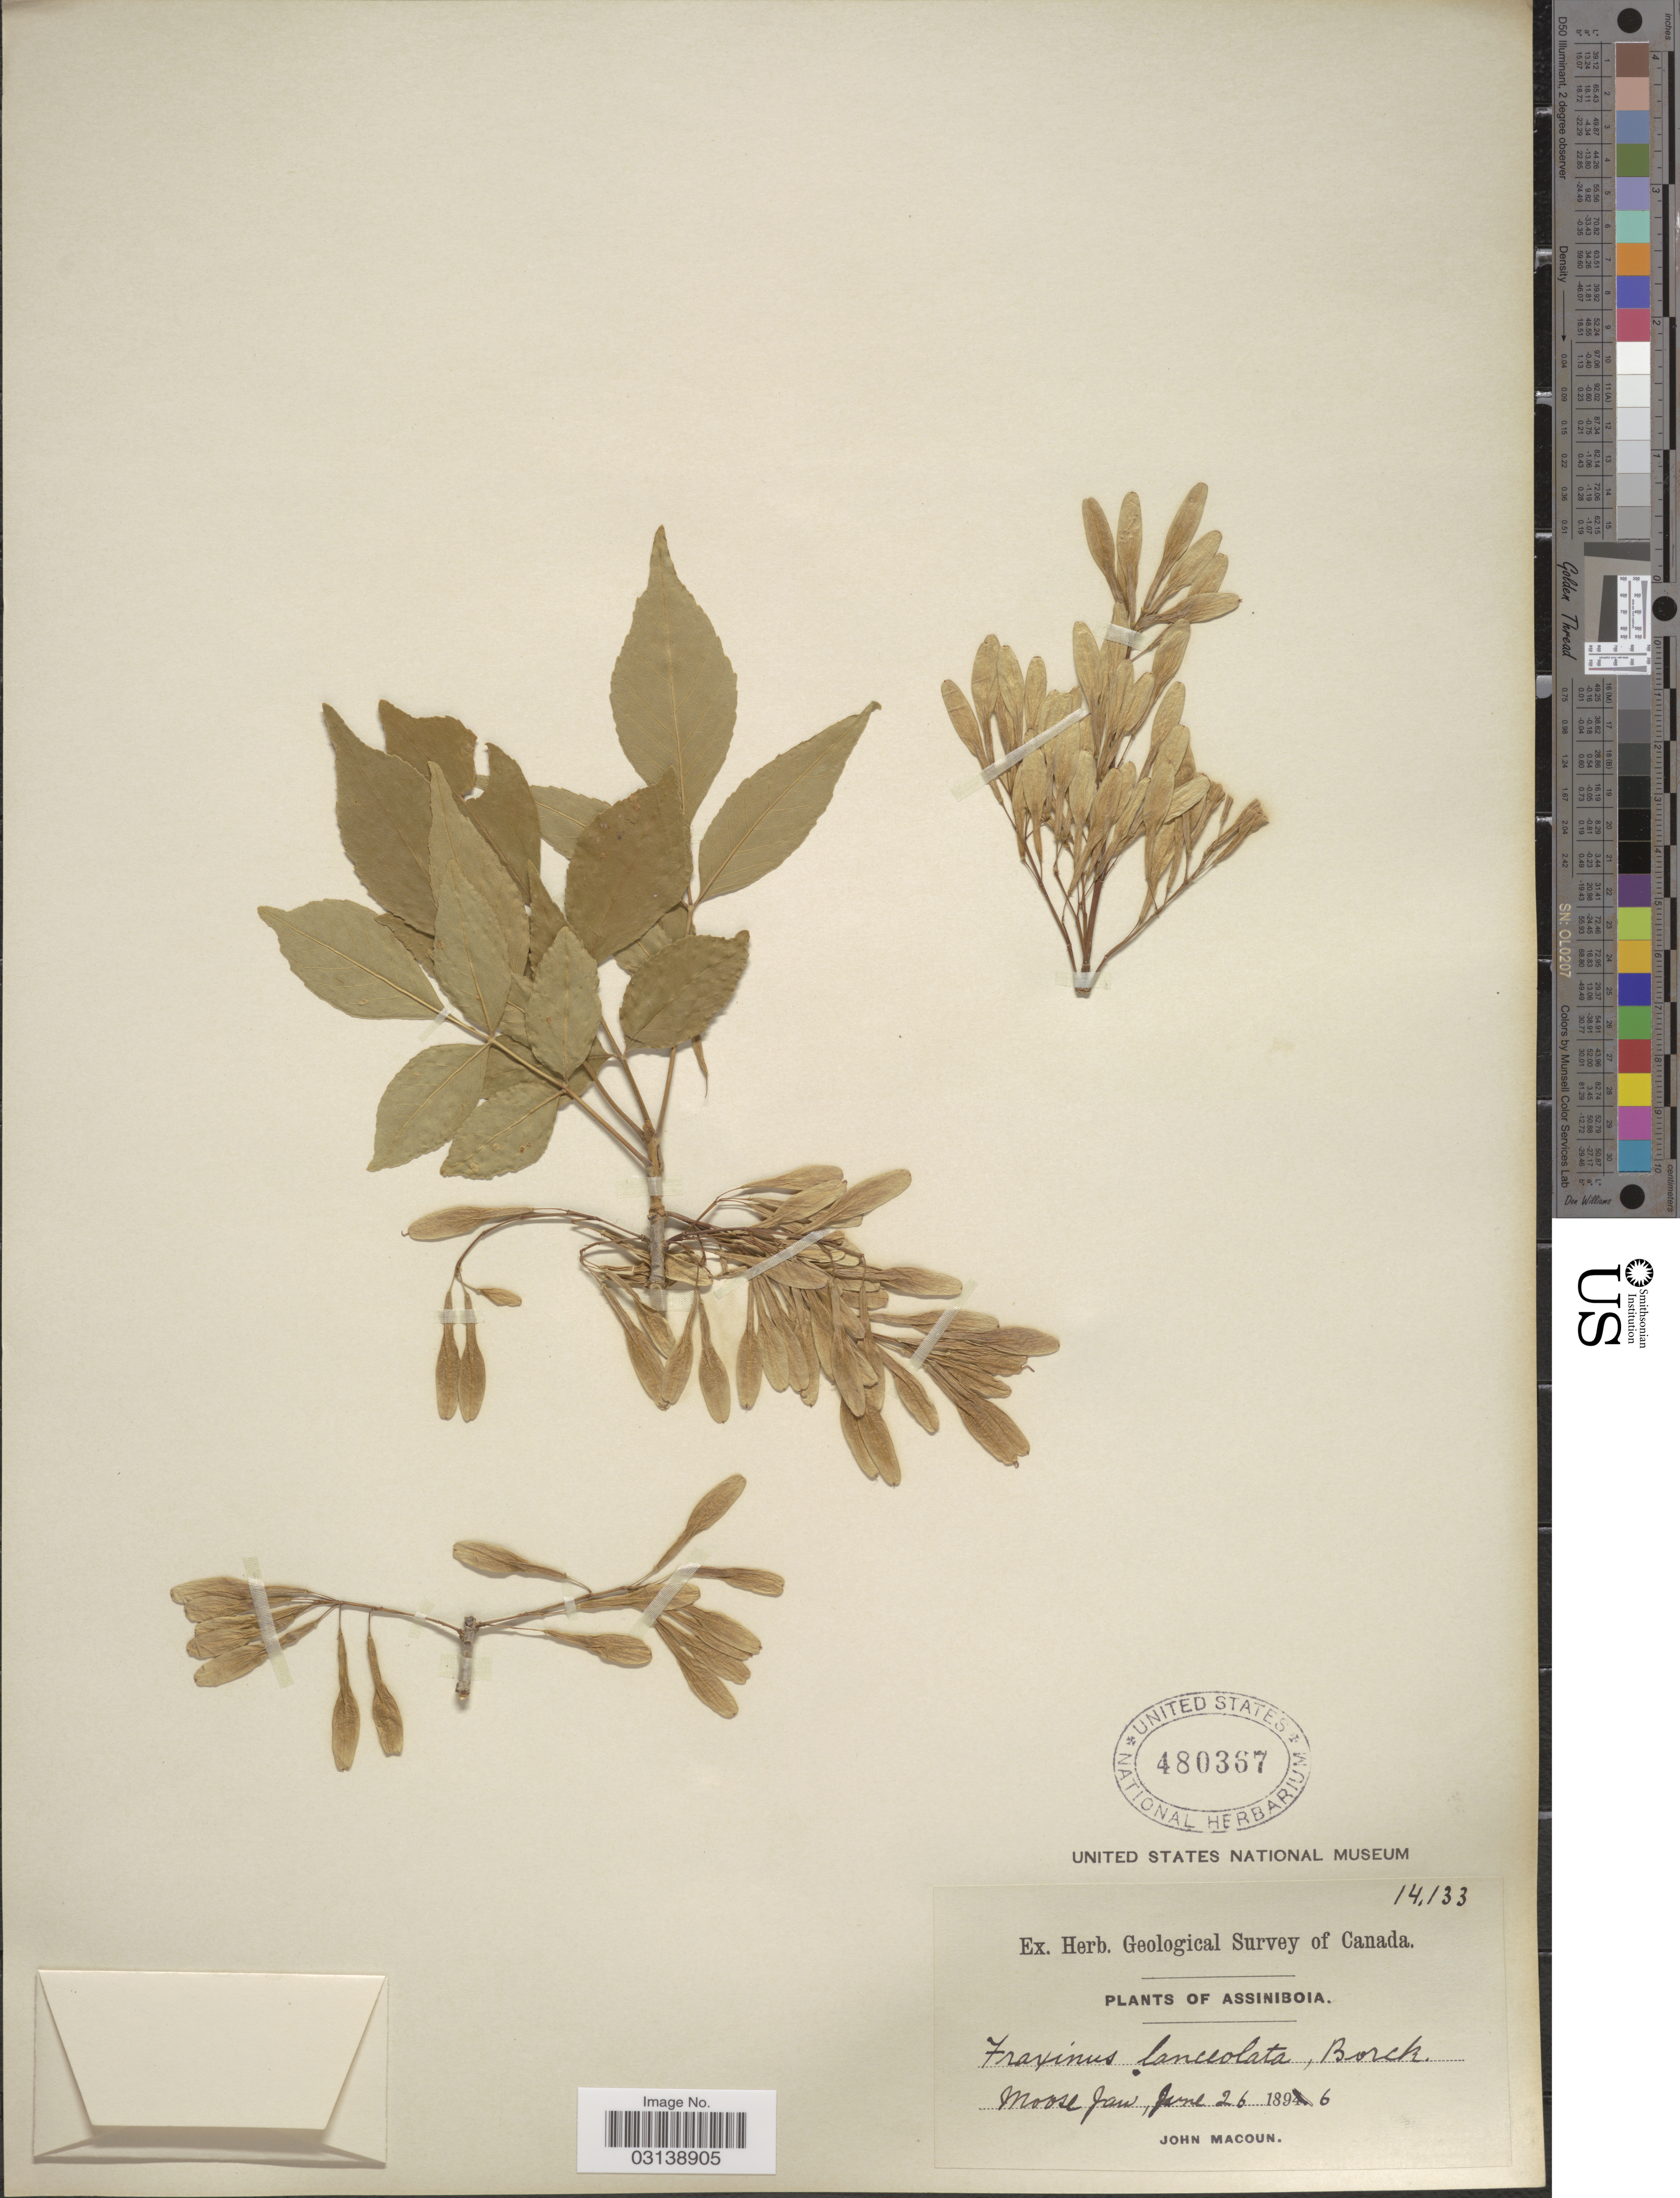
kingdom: Plantae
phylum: Tracheophyta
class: Magnoliopsida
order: Lamiales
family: Oleaceae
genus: Fraxinus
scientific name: Fraxinus pennsylvanica var. campestris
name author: (Britton) F.C. Gates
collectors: J. M. Macoun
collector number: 14133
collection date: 1896-06-26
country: Canada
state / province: Saskatchewan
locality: Assiniboia. Moose Jaw.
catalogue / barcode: US 480367